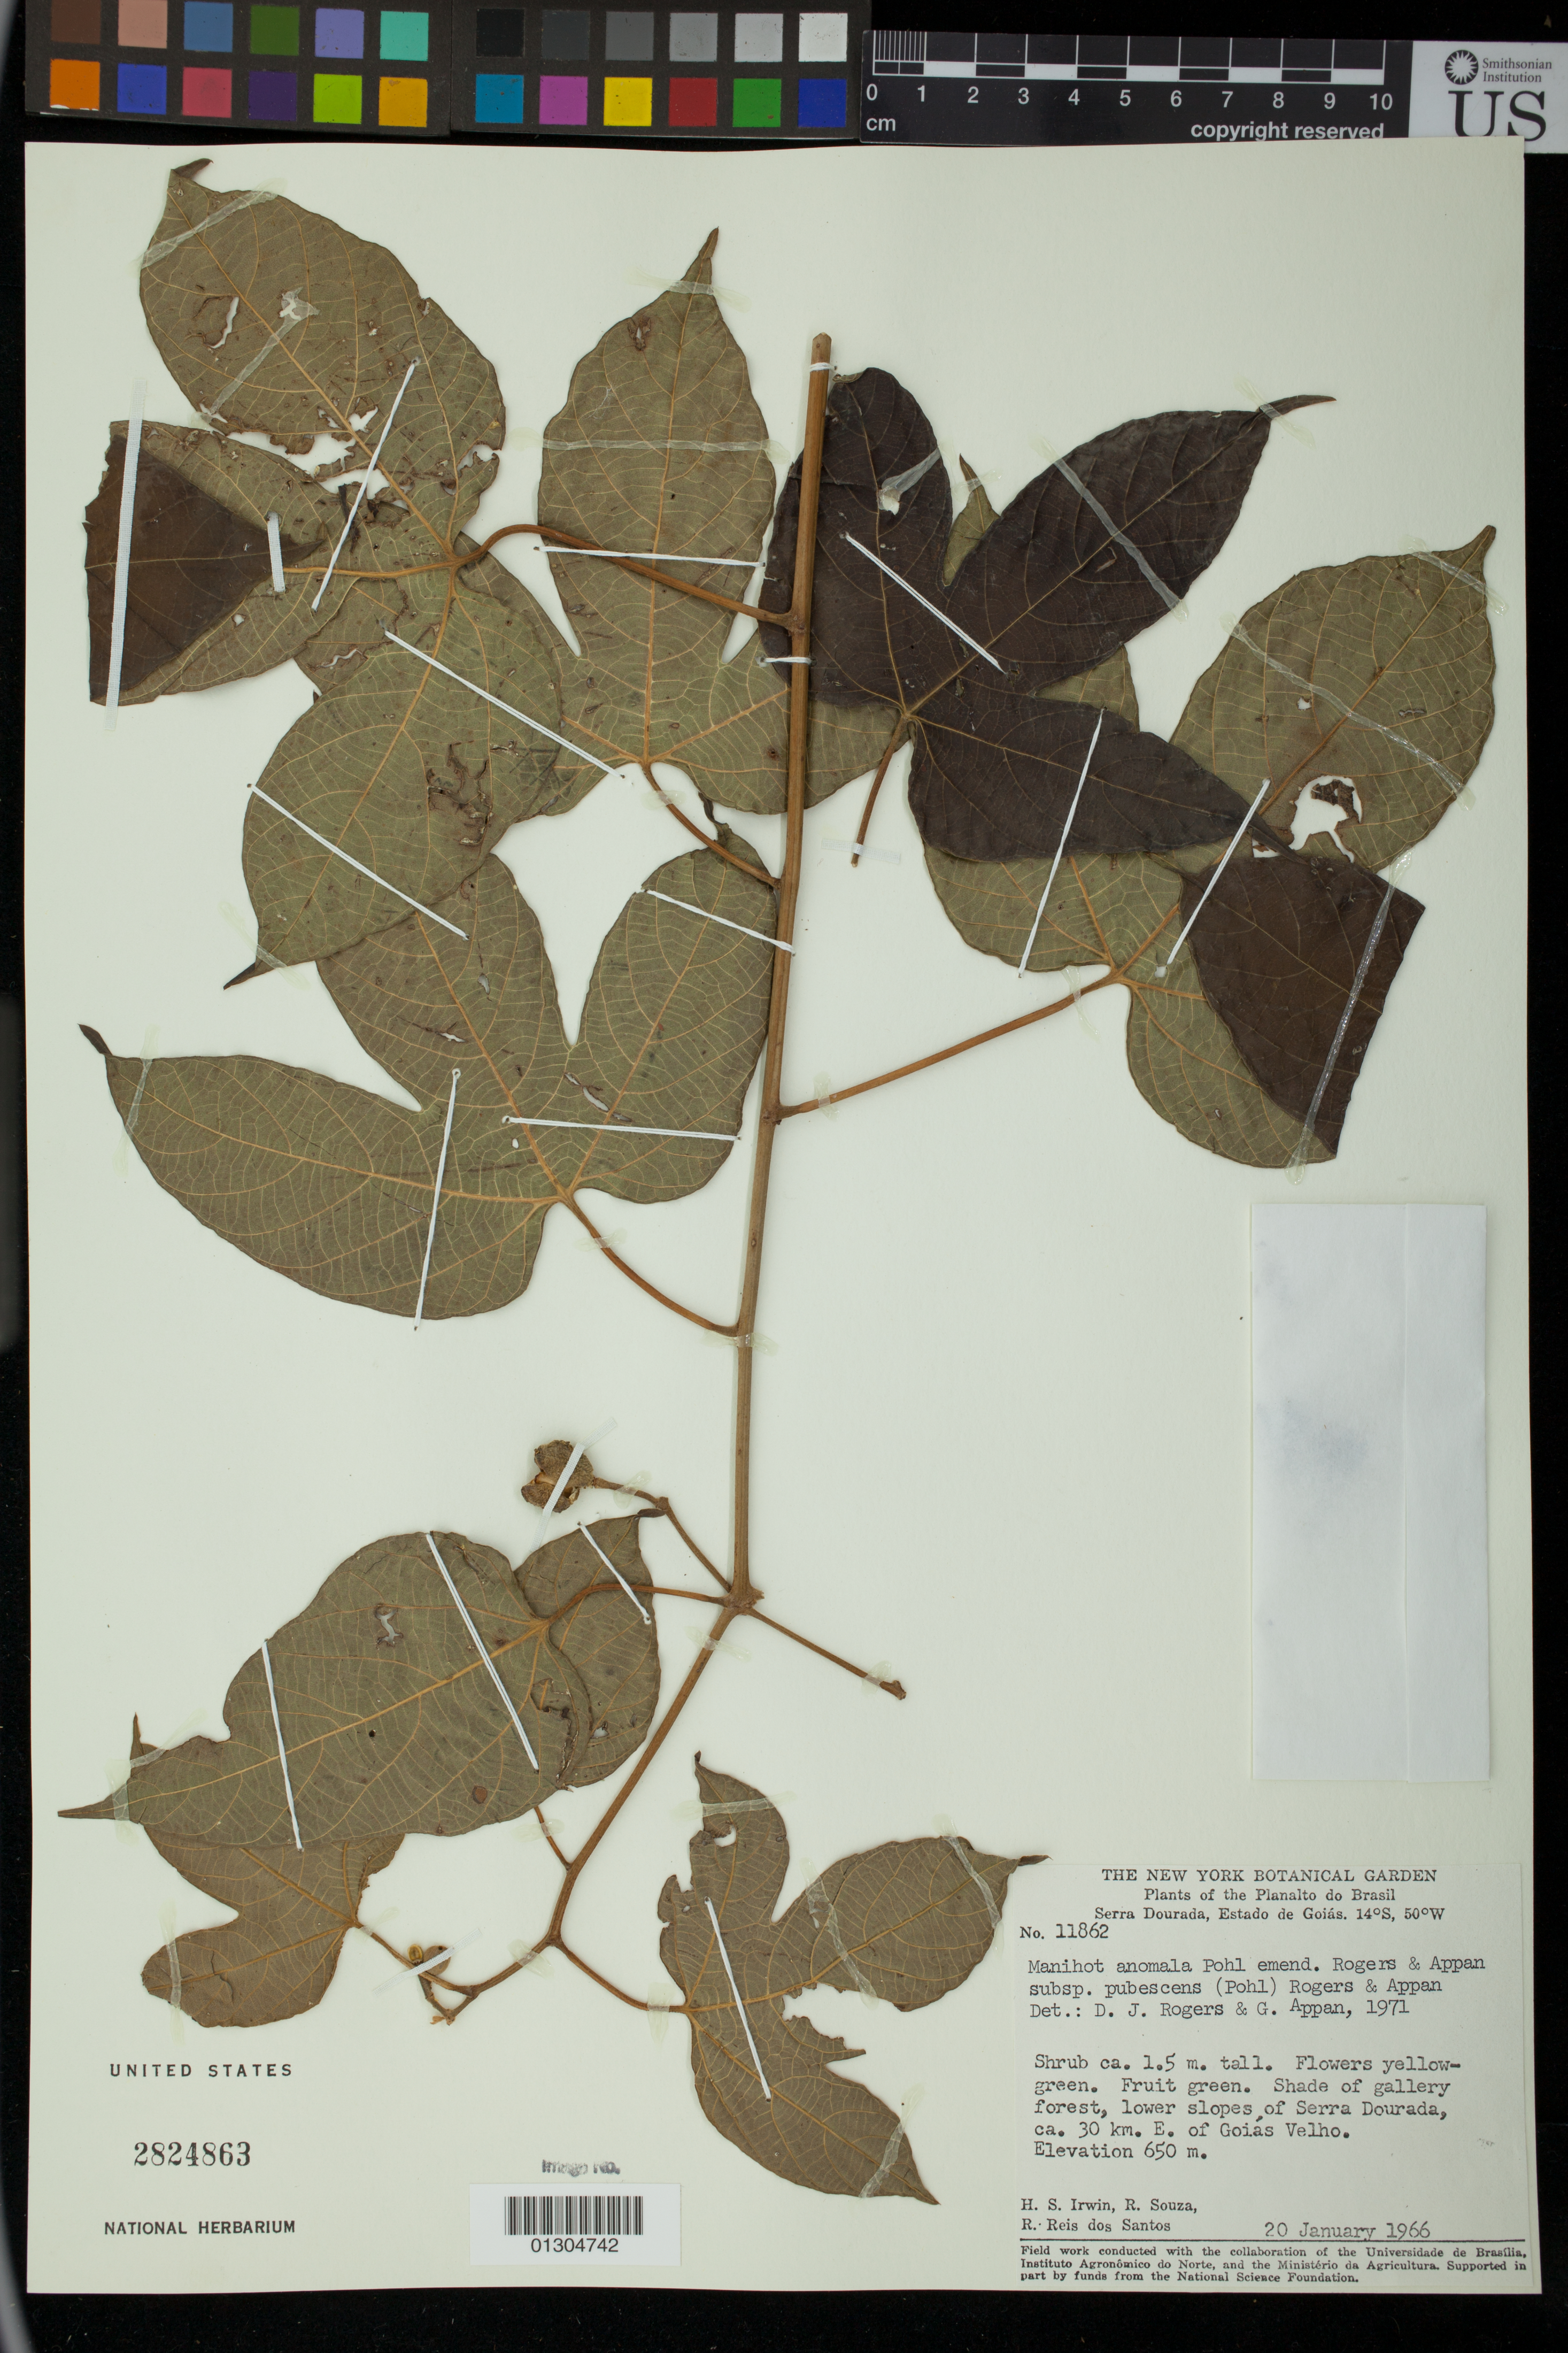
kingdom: Plantae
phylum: Tracheophyta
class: Magnoliopsida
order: Malpighiales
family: Euphorbiaceae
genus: Manihot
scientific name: Manihot anomala subsp. pubescens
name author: (Pohl) D.J. Rogers & Appan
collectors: H. Irwin, R. Souza & R. Reis dos Santos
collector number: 11862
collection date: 1966-01-20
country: Brazil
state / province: Goiás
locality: lower slopes of Serra Dourada, ca. 30 km. E of Goiás Velho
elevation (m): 650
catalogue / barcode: US 2824863